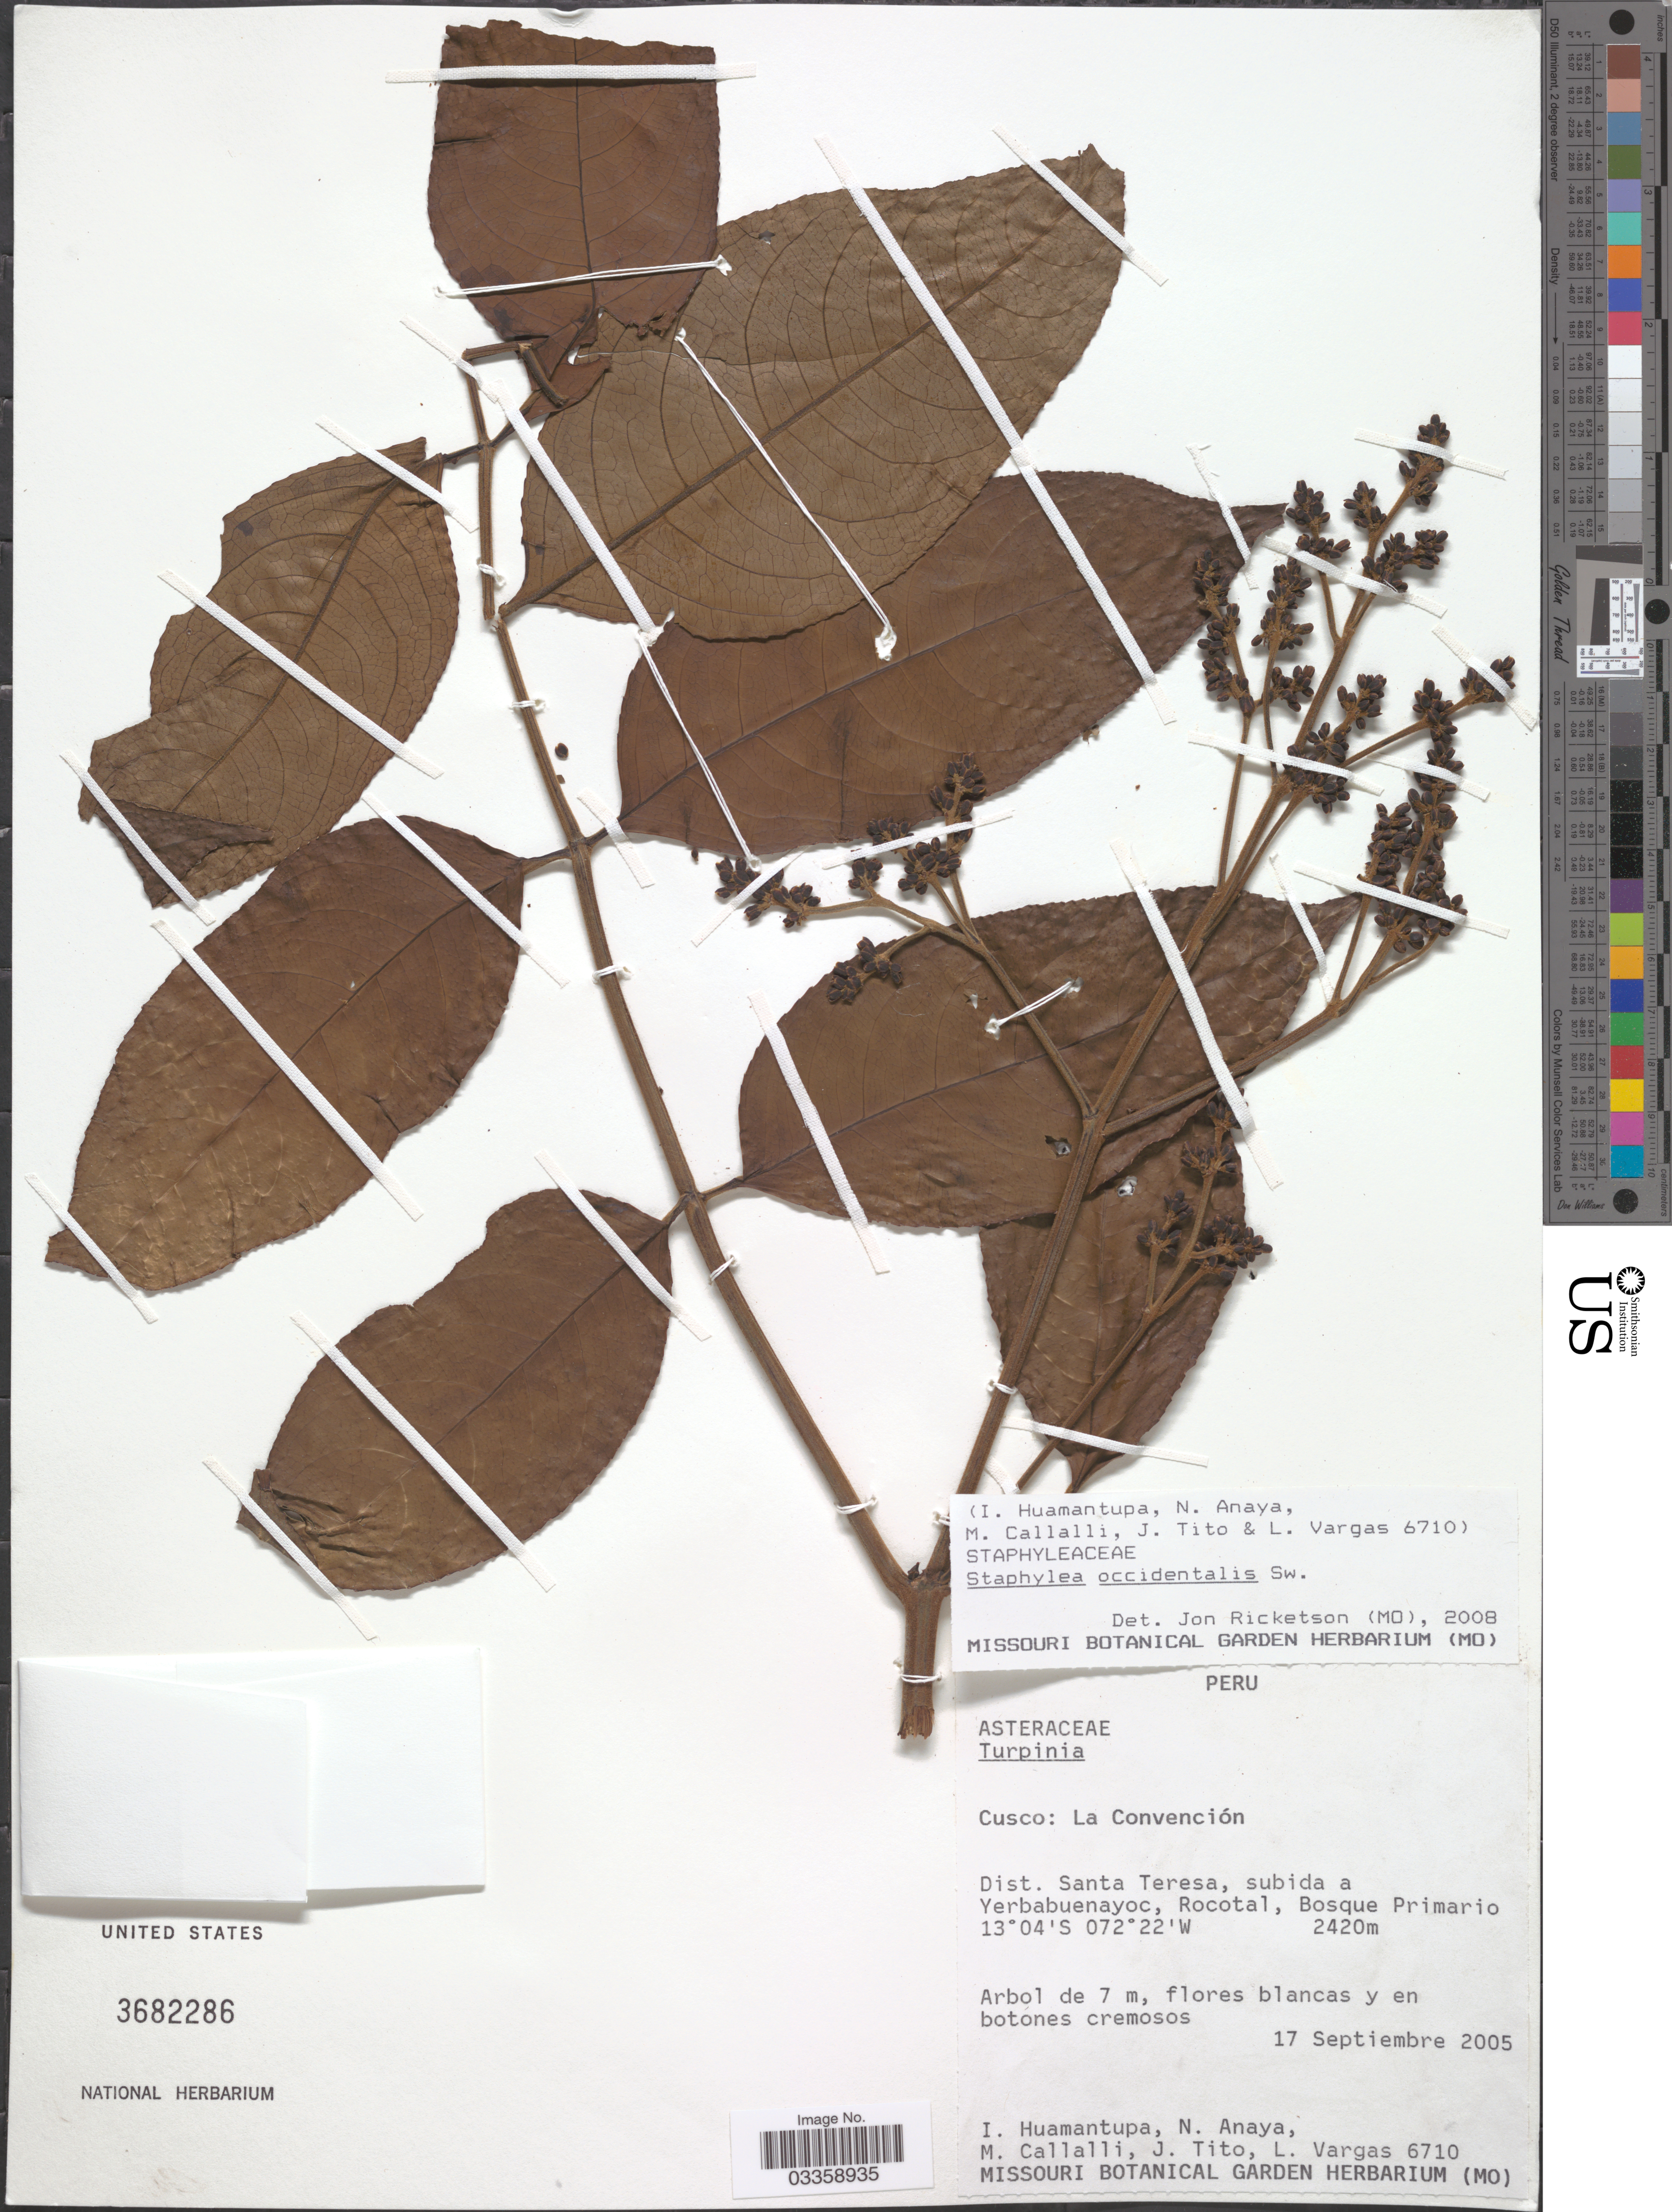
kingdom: Plantae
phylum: Tracheophyta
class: Magnoliopsida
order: Crossosomatales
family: Staphyleaceae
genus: Staphylea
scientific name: Staphylea occidentalis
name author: Sw.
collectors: I. Huamantupa, N. Anaya, M. Callalli, J. Tito & L. Vargas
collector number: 6710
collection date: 2005-09-17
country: Peru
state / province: Cusco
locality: La Convención. Dist. Santa Teresa, subida a Yerbabuenayoc, Rocotal.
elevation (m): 2420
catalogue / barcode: US 3682286